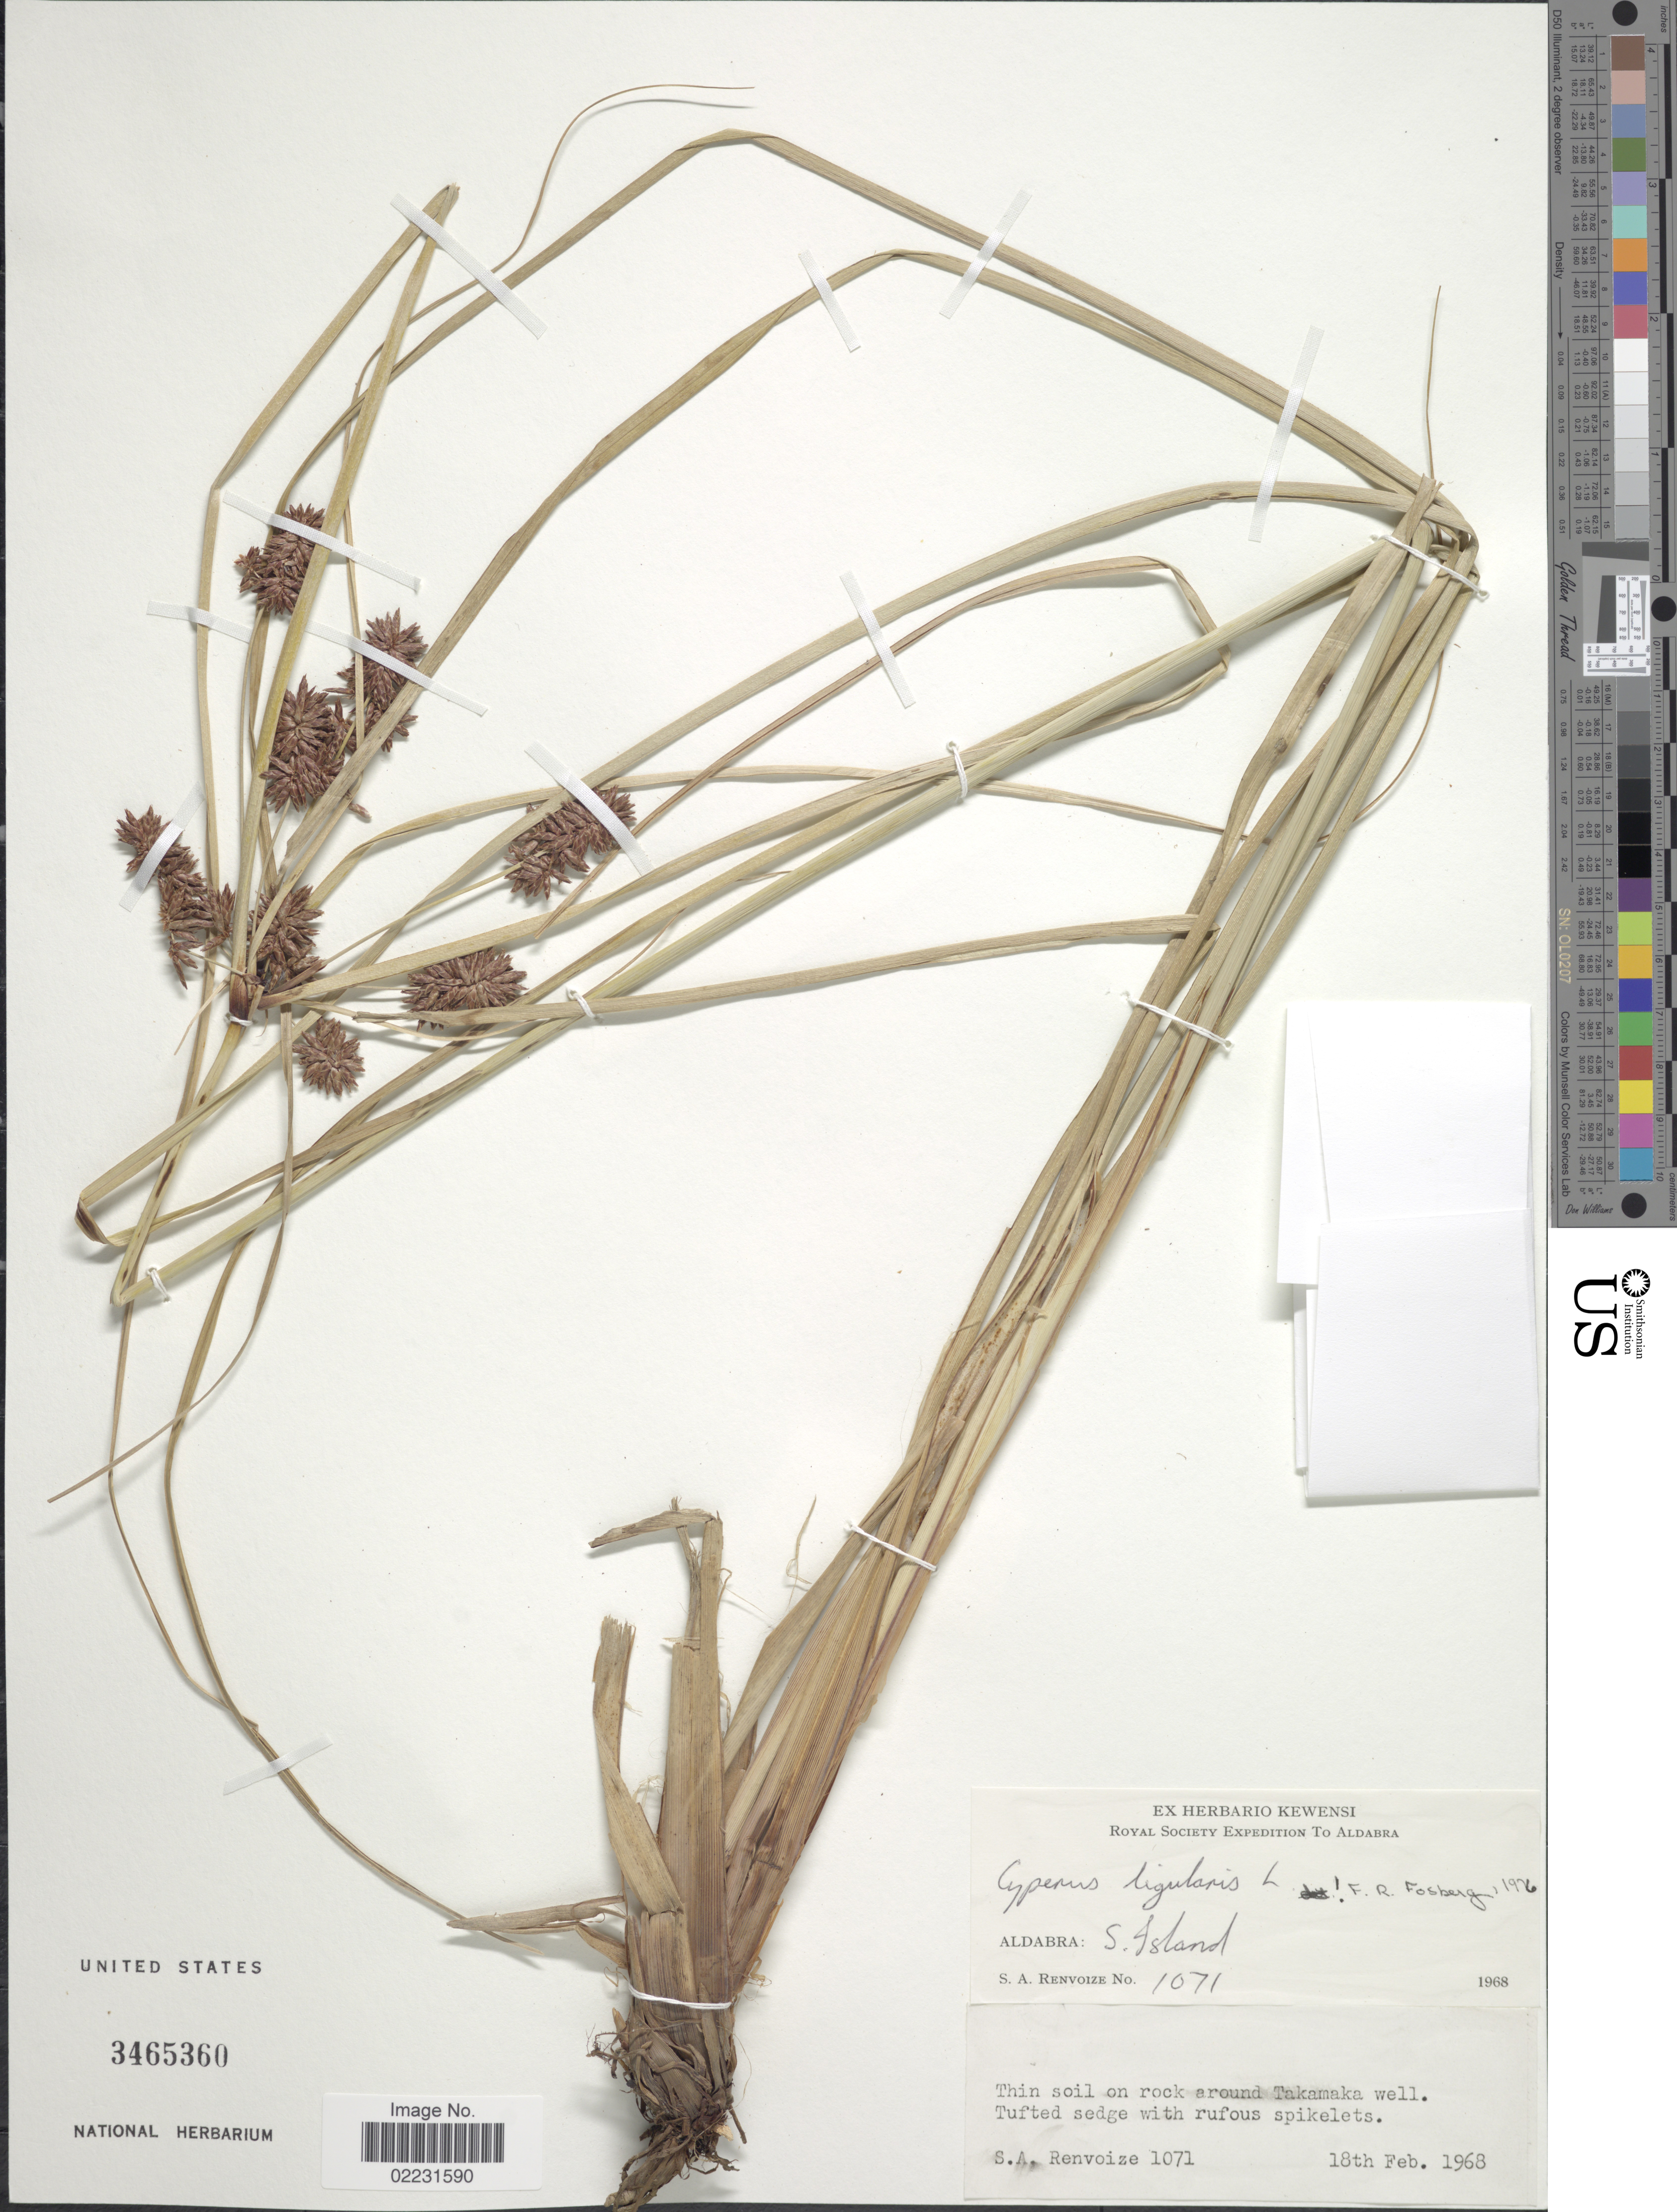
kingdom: Plantae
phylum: Tracheophyta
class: Liliopsida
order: Poales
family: Cyperaceae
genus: Cyperus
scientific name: Cyperus ligularis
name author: L.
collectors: S. A. Renvoize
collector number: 1071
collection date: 1968-02-18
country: Seychelles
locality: Aldabra, S. Island, around Takamaka well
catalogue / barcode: US 3465360